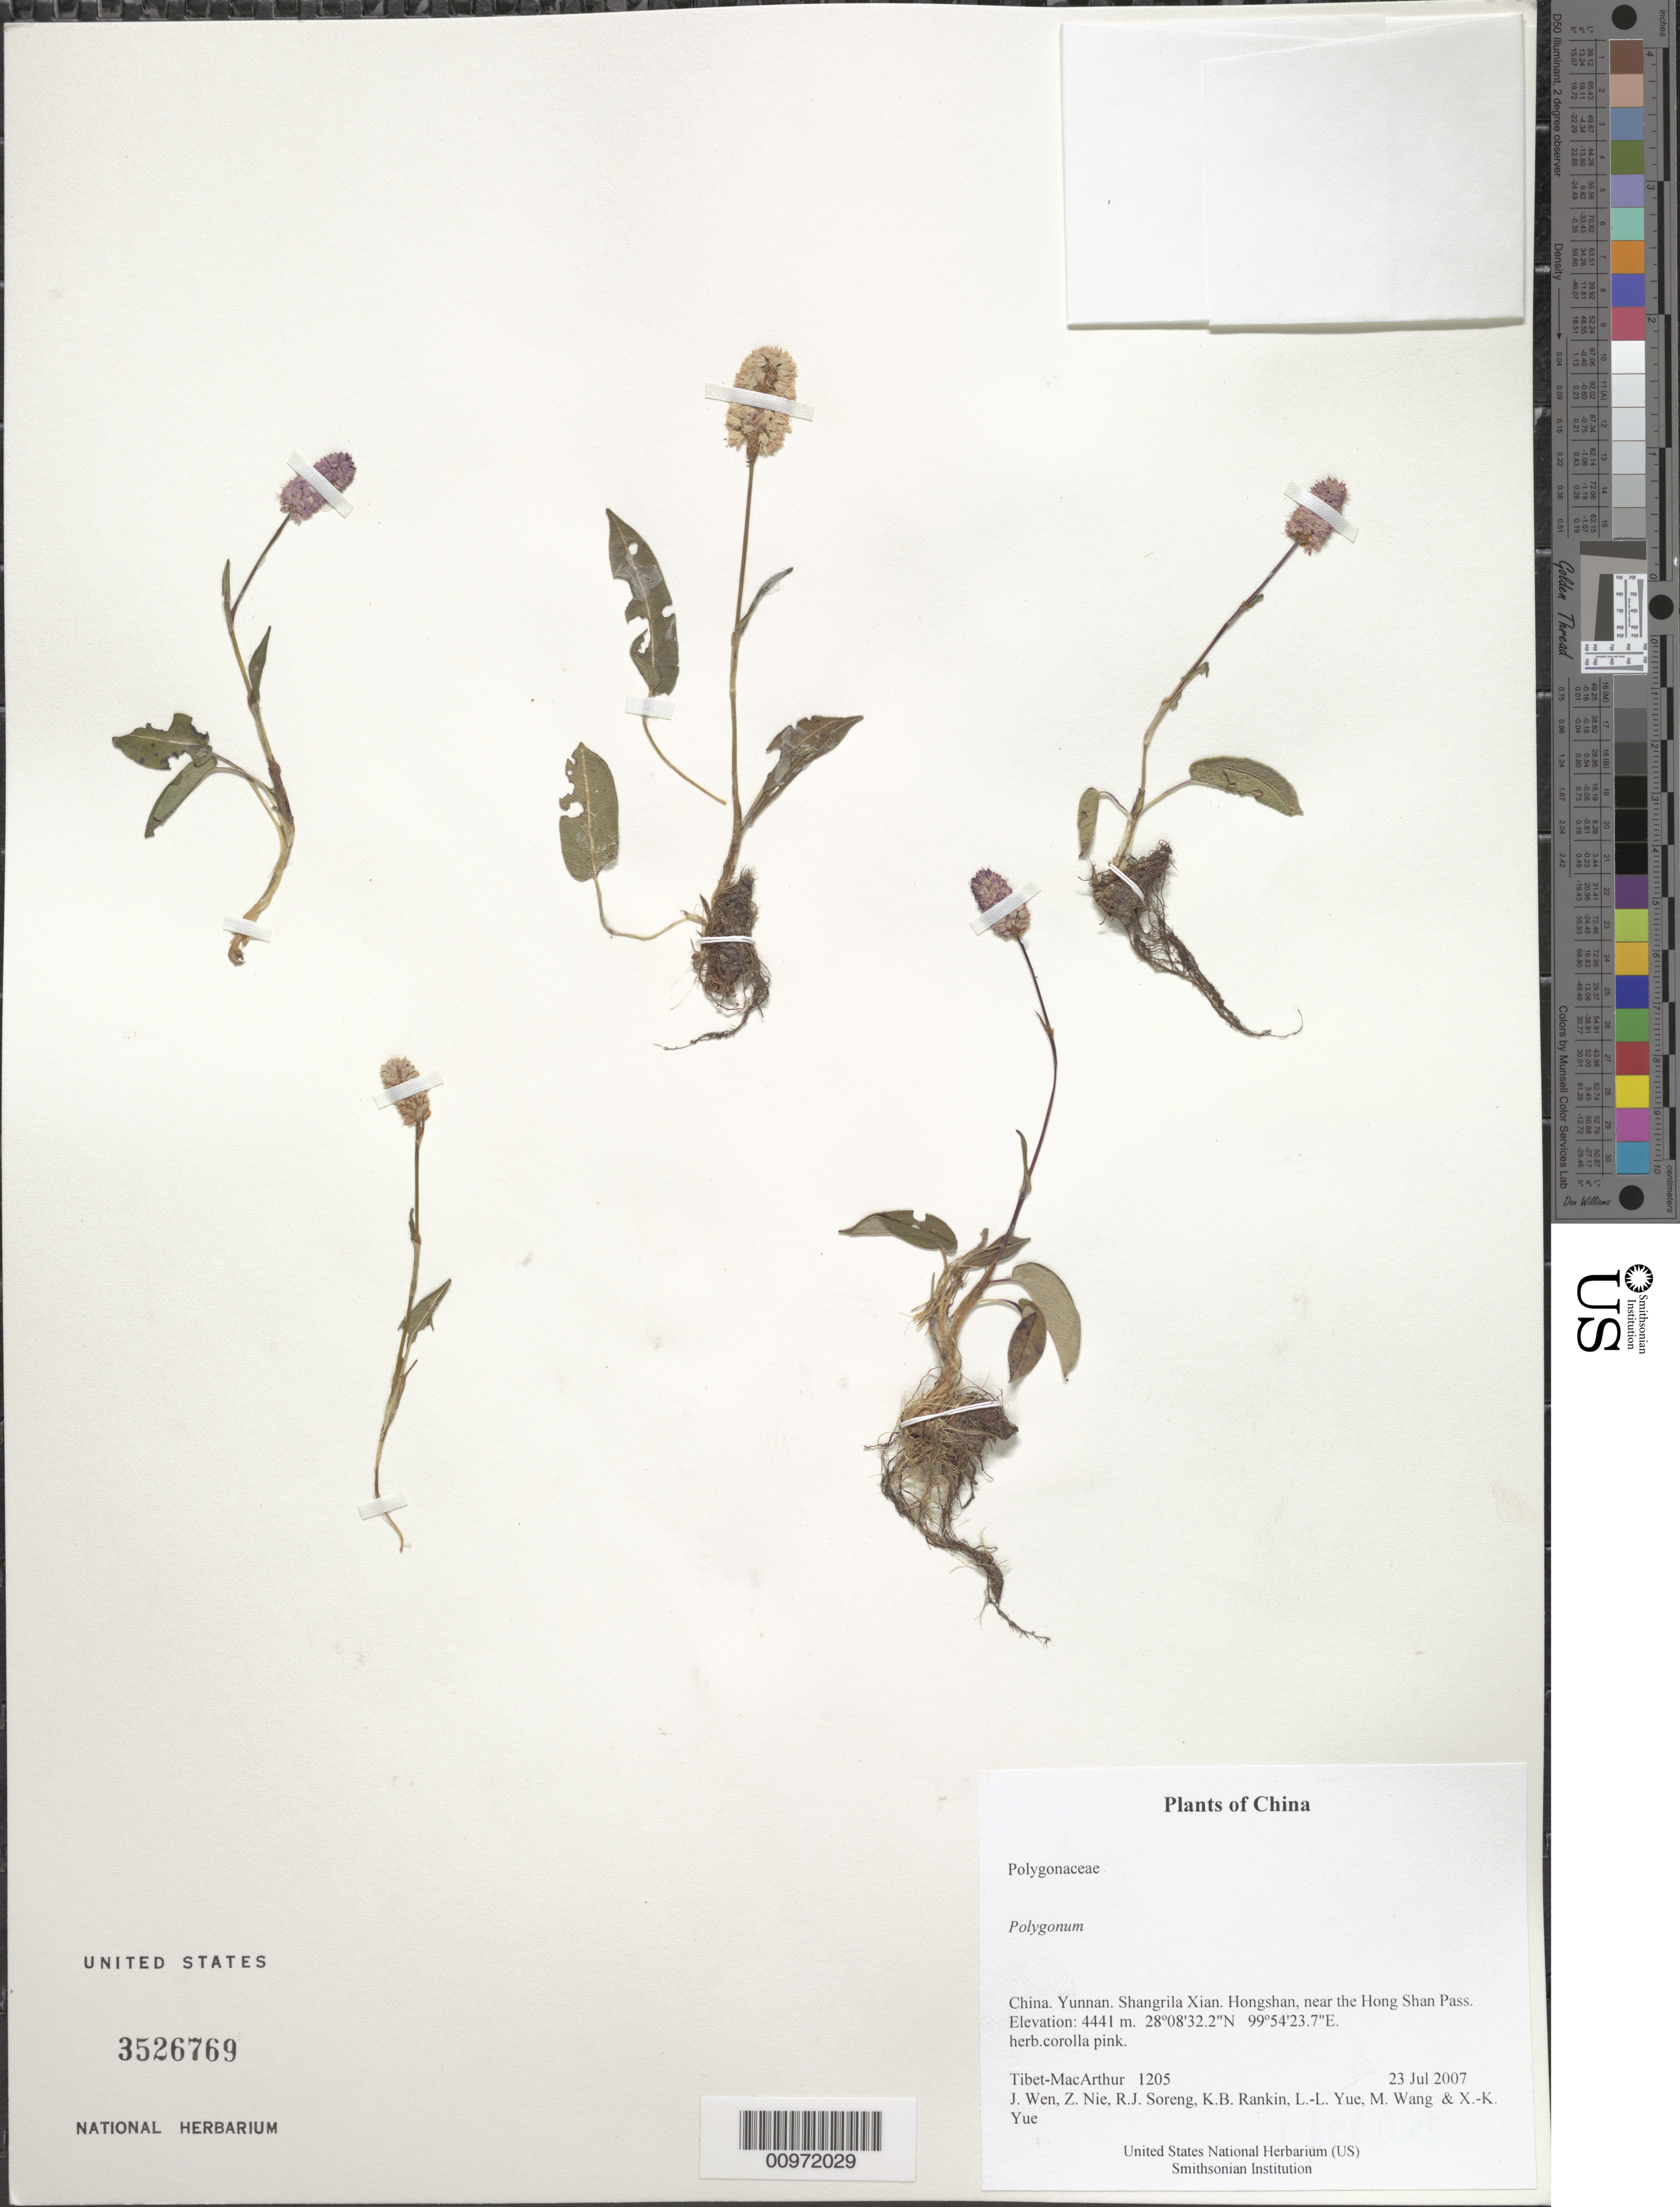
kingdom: Plantae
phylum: Tracheophyta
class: Magnoliopsida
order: Caryophyllales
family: Polygonaceae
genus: Bistorta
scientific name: Bistorta sp.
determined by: Strong, Mark T., (BOT), Smithsonian Institution - National Museum of Natural History (UNITED STATES)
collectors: Tibet-MacArthur, J. Wen, Z. Nie, R. J. Soreng, K. Rankin, L. Yue, M. Wang & X. Yue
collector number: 1205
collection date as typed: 23 Jul 2007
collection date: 2007-07-23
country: China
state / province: Yunnan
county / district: Shangrila Xian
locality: Hongshan, near the Hong Shan Pass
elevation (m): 4441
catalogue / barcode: US 3526769